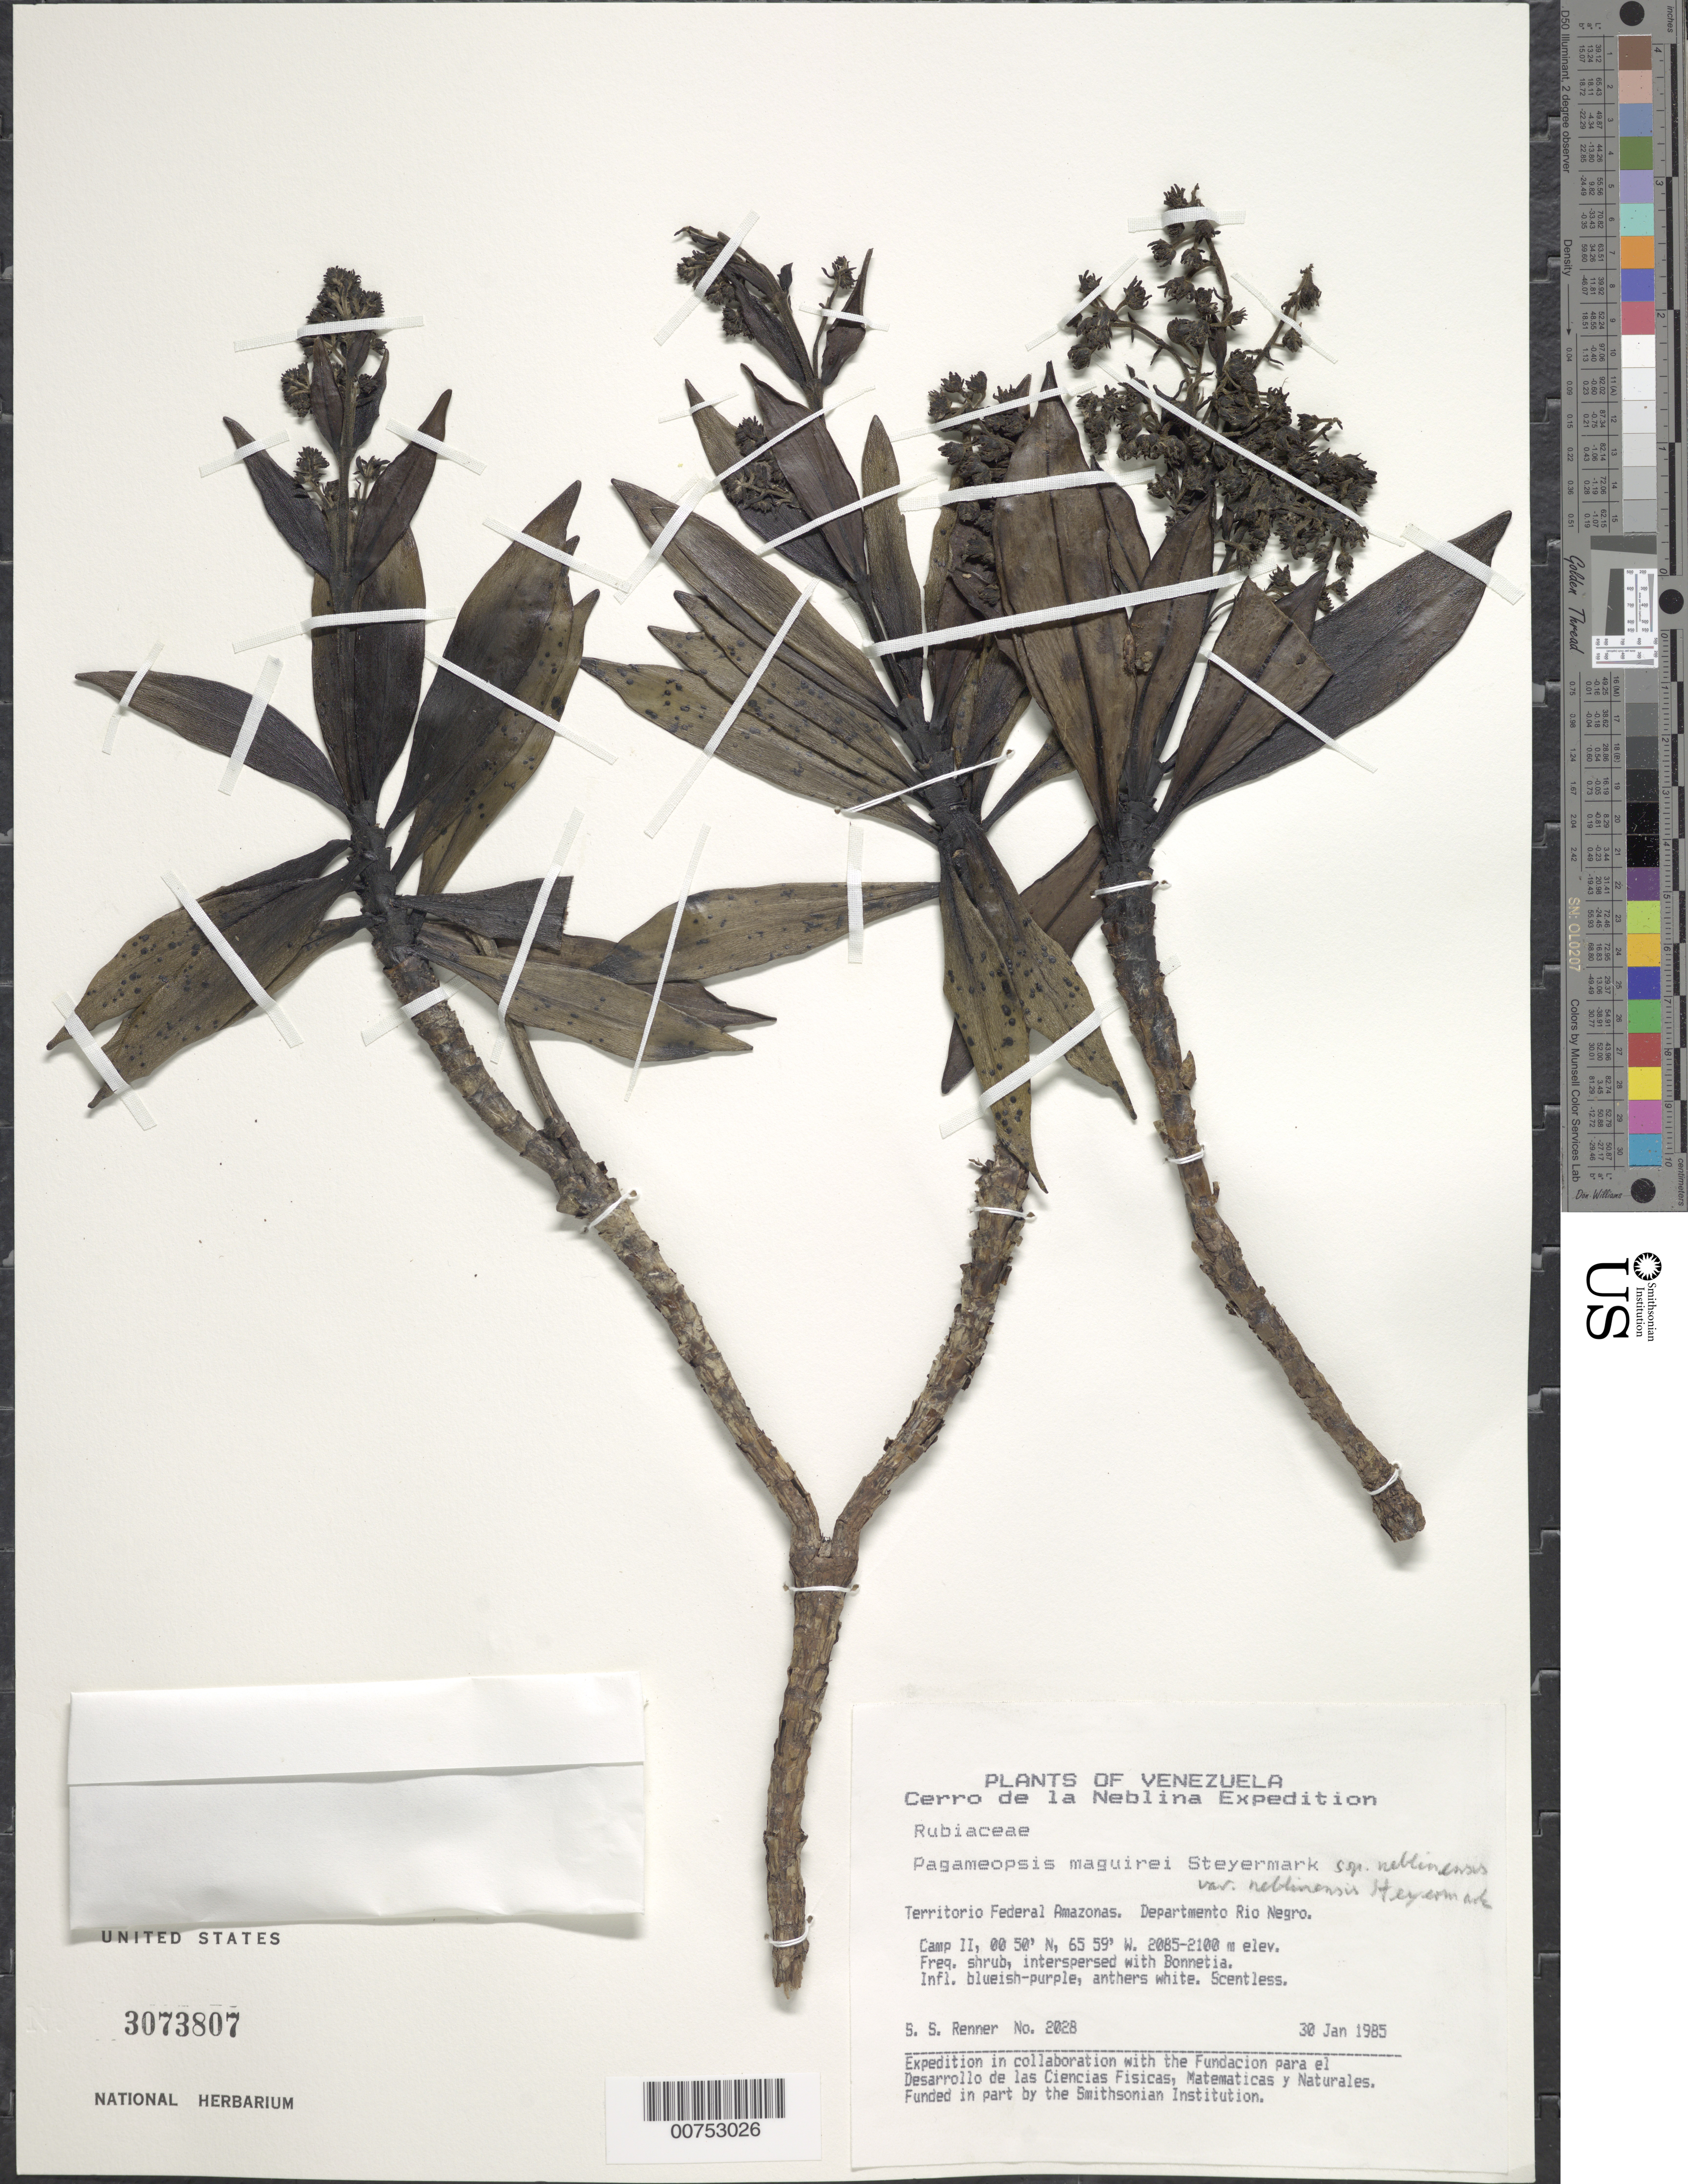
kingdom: Plantae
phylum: Tracheophyta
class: Magnoliopsida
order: Gentianales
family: Rubiaceae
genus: Pagameopsis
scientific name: Pagameopsis maguirei var. neblinensis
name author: Steyerm.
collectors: S. S. Renner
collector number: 2028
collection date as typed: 30-Jan-85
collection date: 1985-01-30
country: Venezuela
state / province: Amazonas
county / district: Río Negro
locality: Cerro de la Neblina, Camp II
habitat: Interspersed with Bonnetia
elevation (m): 2085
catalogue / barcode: US 3073807